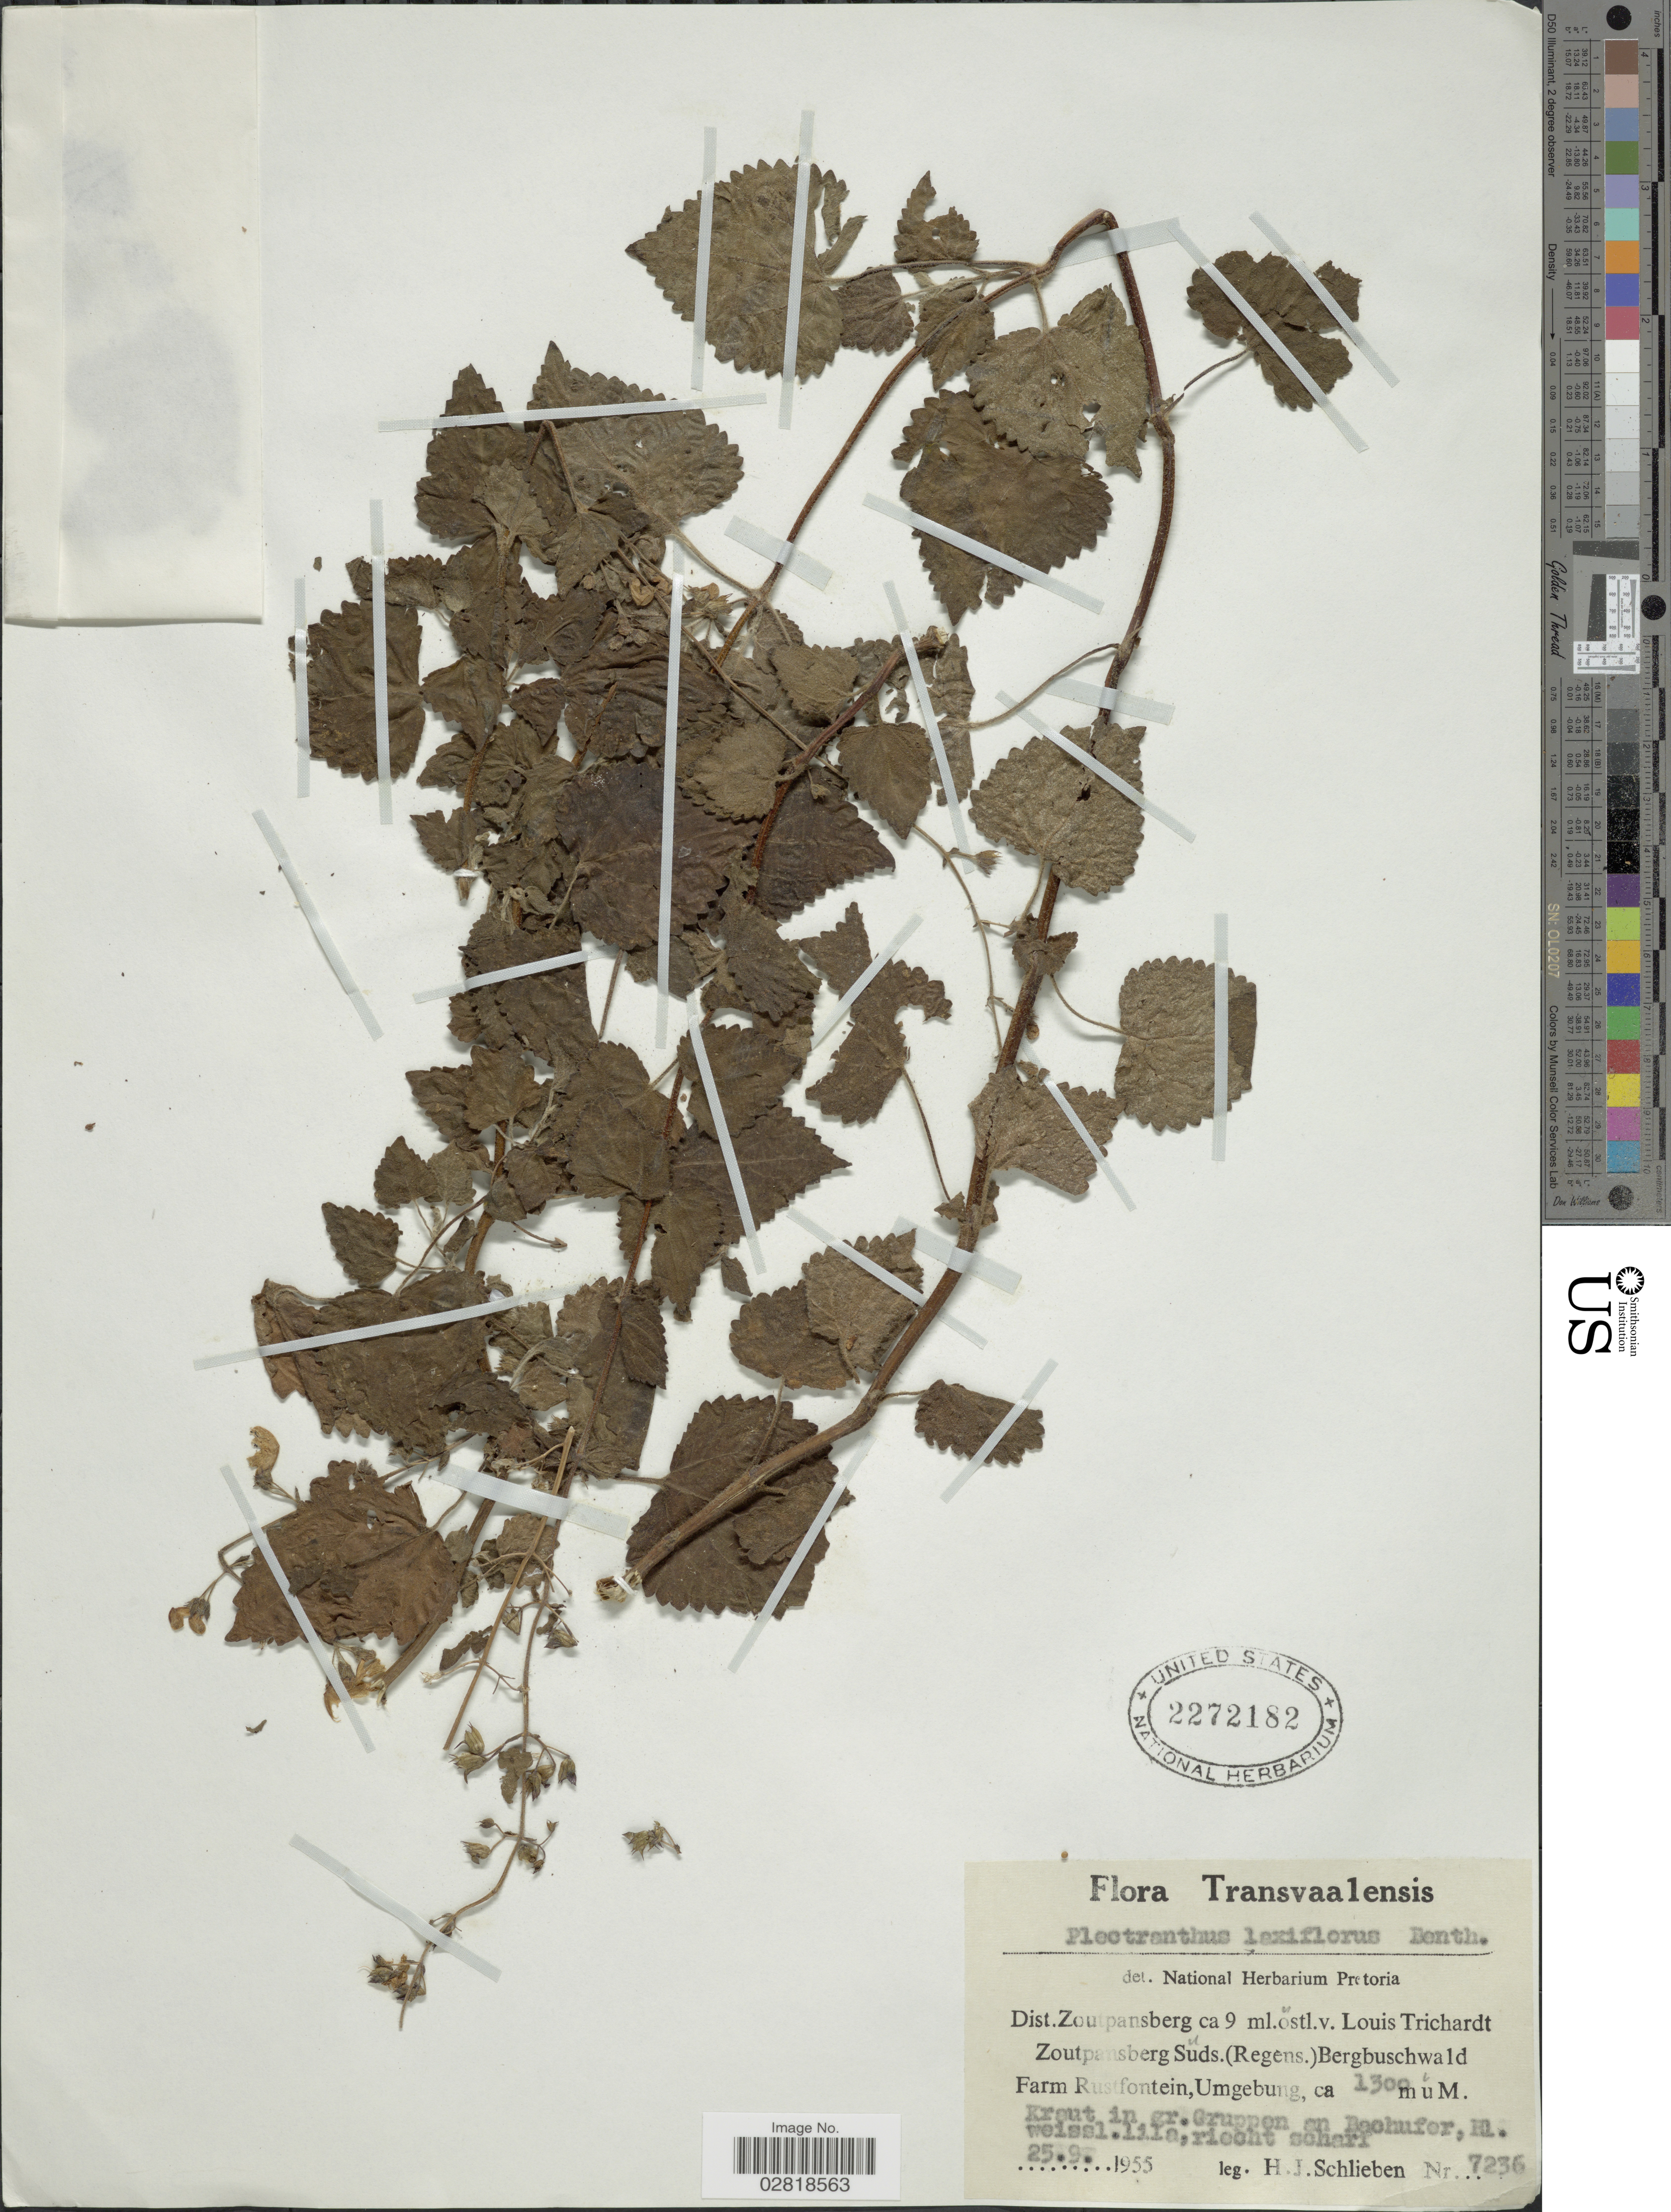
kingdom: Plantae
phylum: Tracheophyta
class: Magnoliopsida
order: Lamiales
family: Lamiaceae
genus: Plectranthus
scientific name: Plectranthus laxiflorus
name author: Benth.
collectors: H. J. Schlieben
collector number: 7236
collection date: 1955-09-25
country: South Africa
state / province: Limpopo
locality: Transvaalensis. Dist. Zoutpansberg ca 9 ml. östl. v. Louis Trichardt Zoutpansberg Süds. (Regens.) Bergbuschwald Farm Rustfontein, Umgebung.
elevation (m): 1300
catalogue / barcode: US 2272182